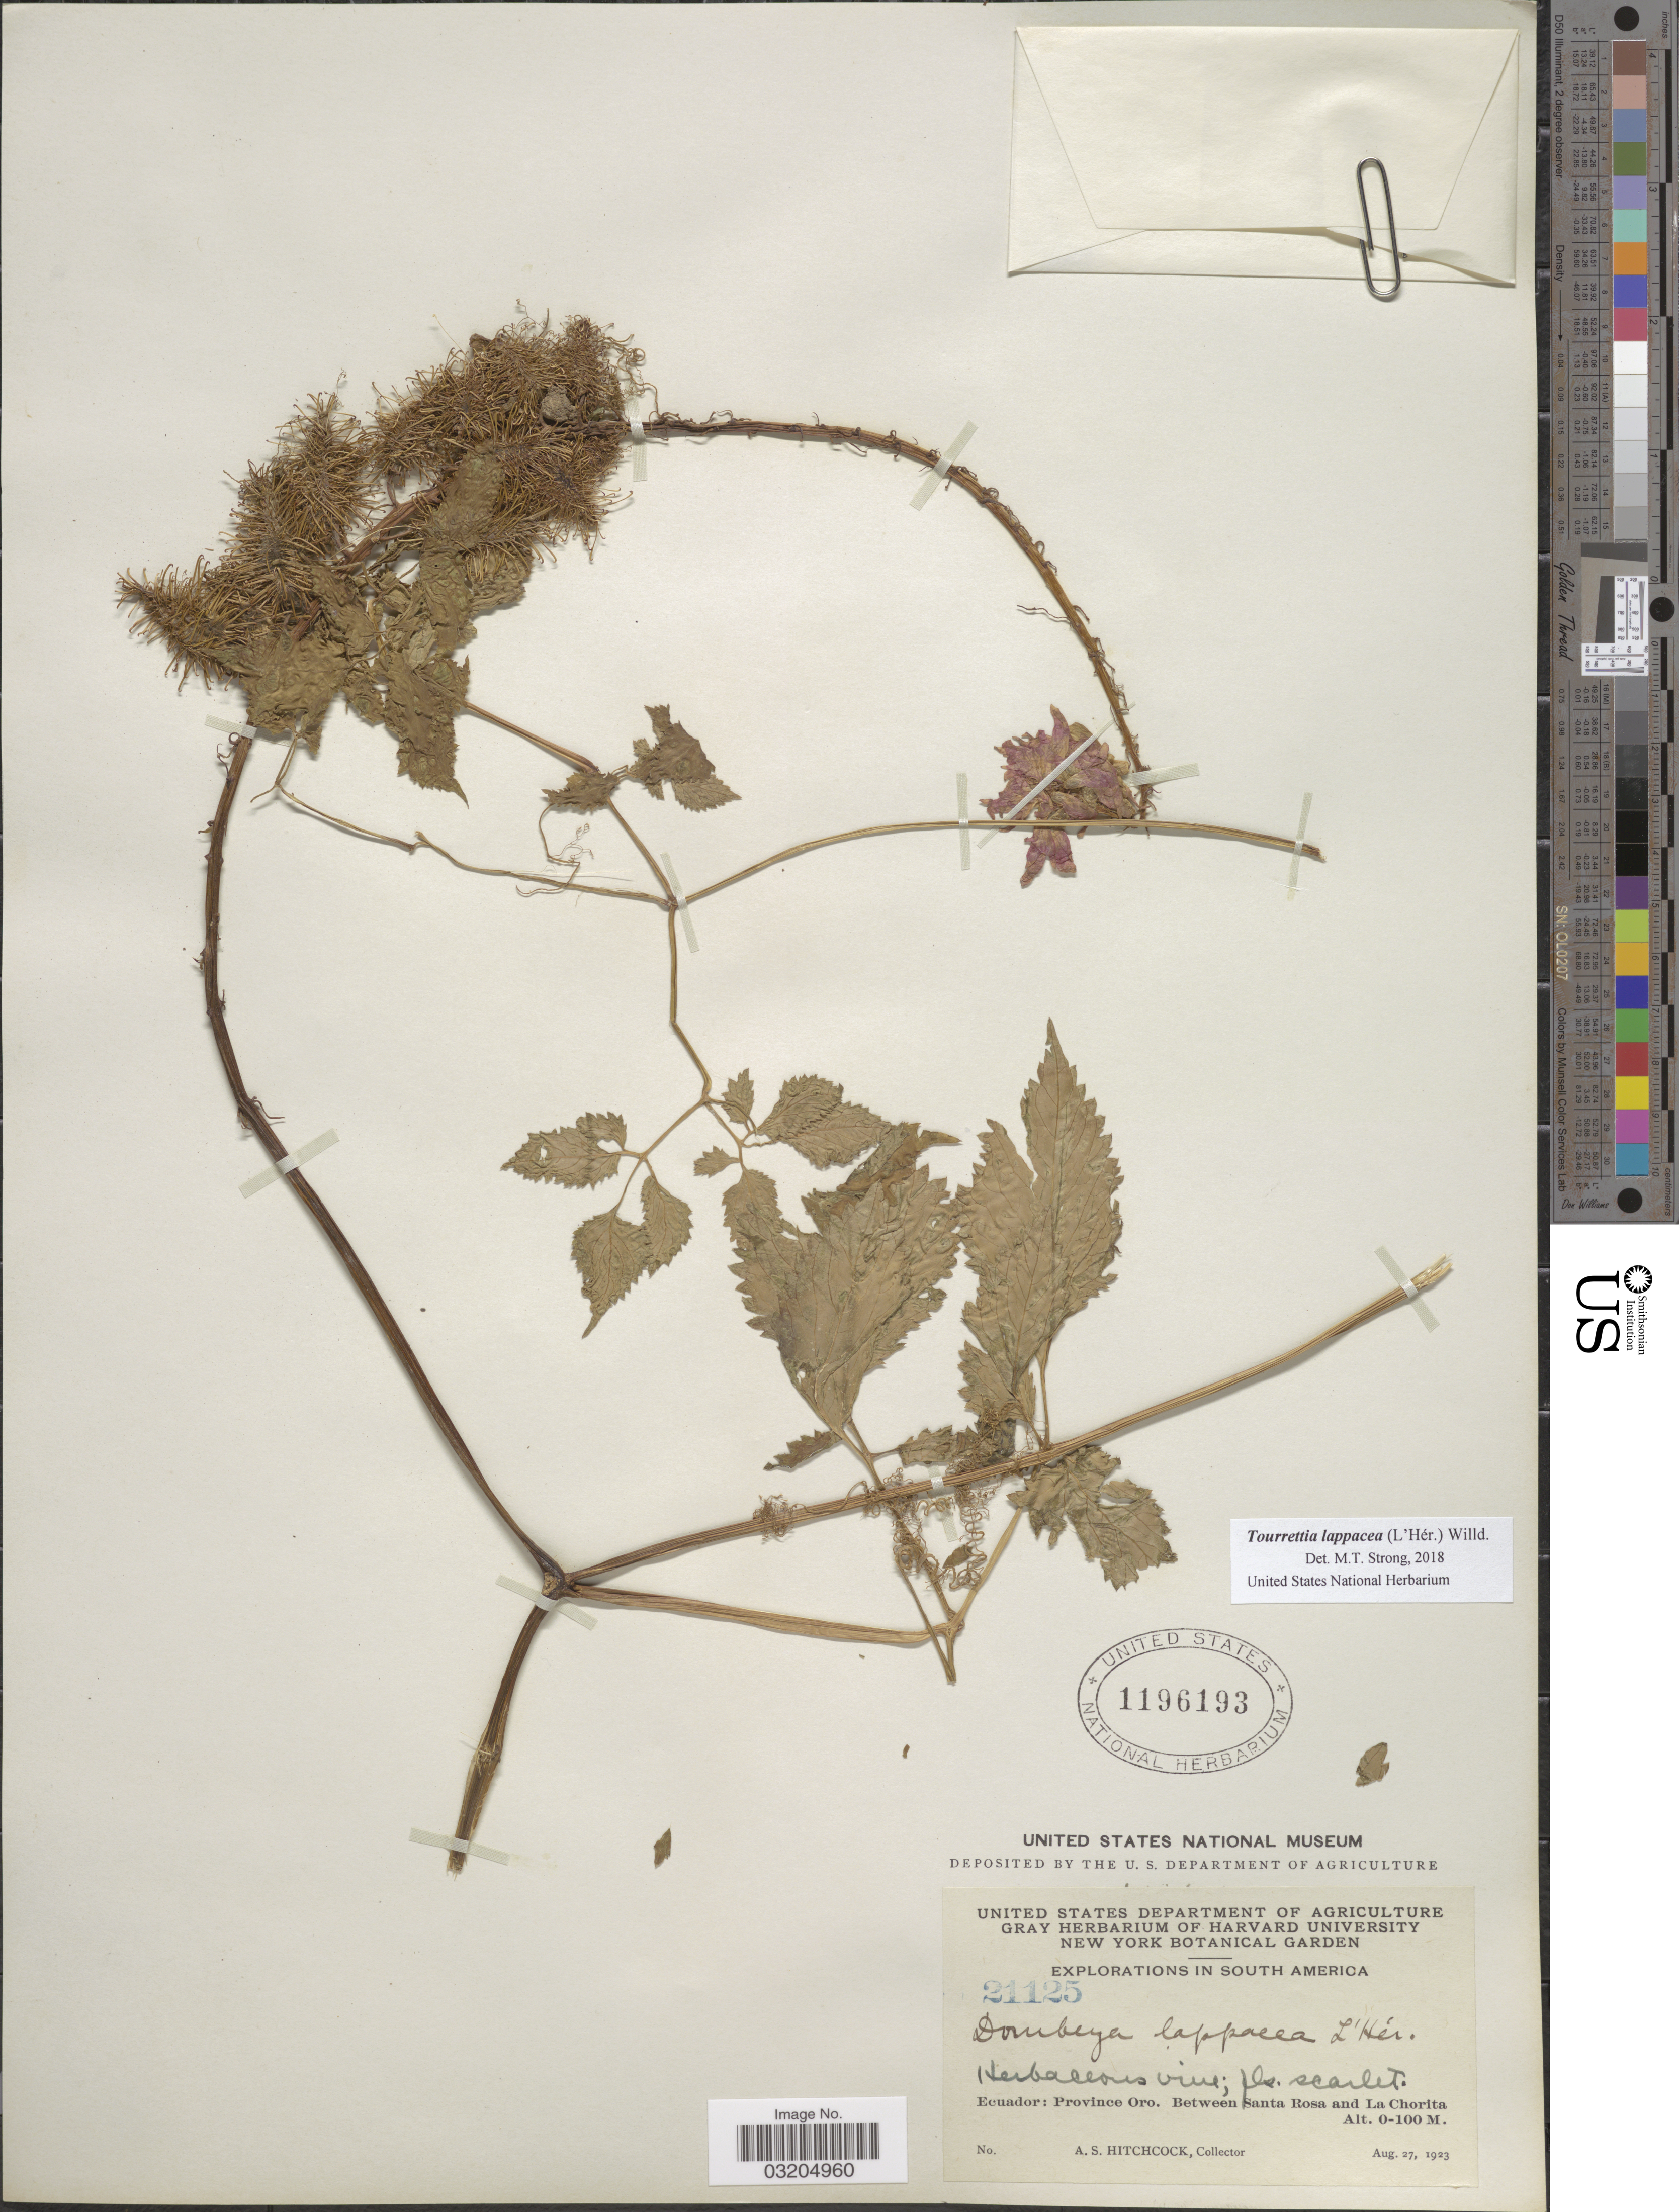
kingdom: Plantae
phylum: Tracheophyta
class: Magnoliopsida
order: Lamiales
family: Bignoniaceae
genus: Tourrettia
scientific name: Tourrettia lappacea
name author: (L'Hér.) Willd.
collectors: A. S. Hitchcock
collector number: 21125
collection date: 1923-08-27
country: Ecuador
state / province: El Oro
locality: Between Santa Rosa and La Chorita.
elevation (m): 0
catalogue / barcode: US 1196193